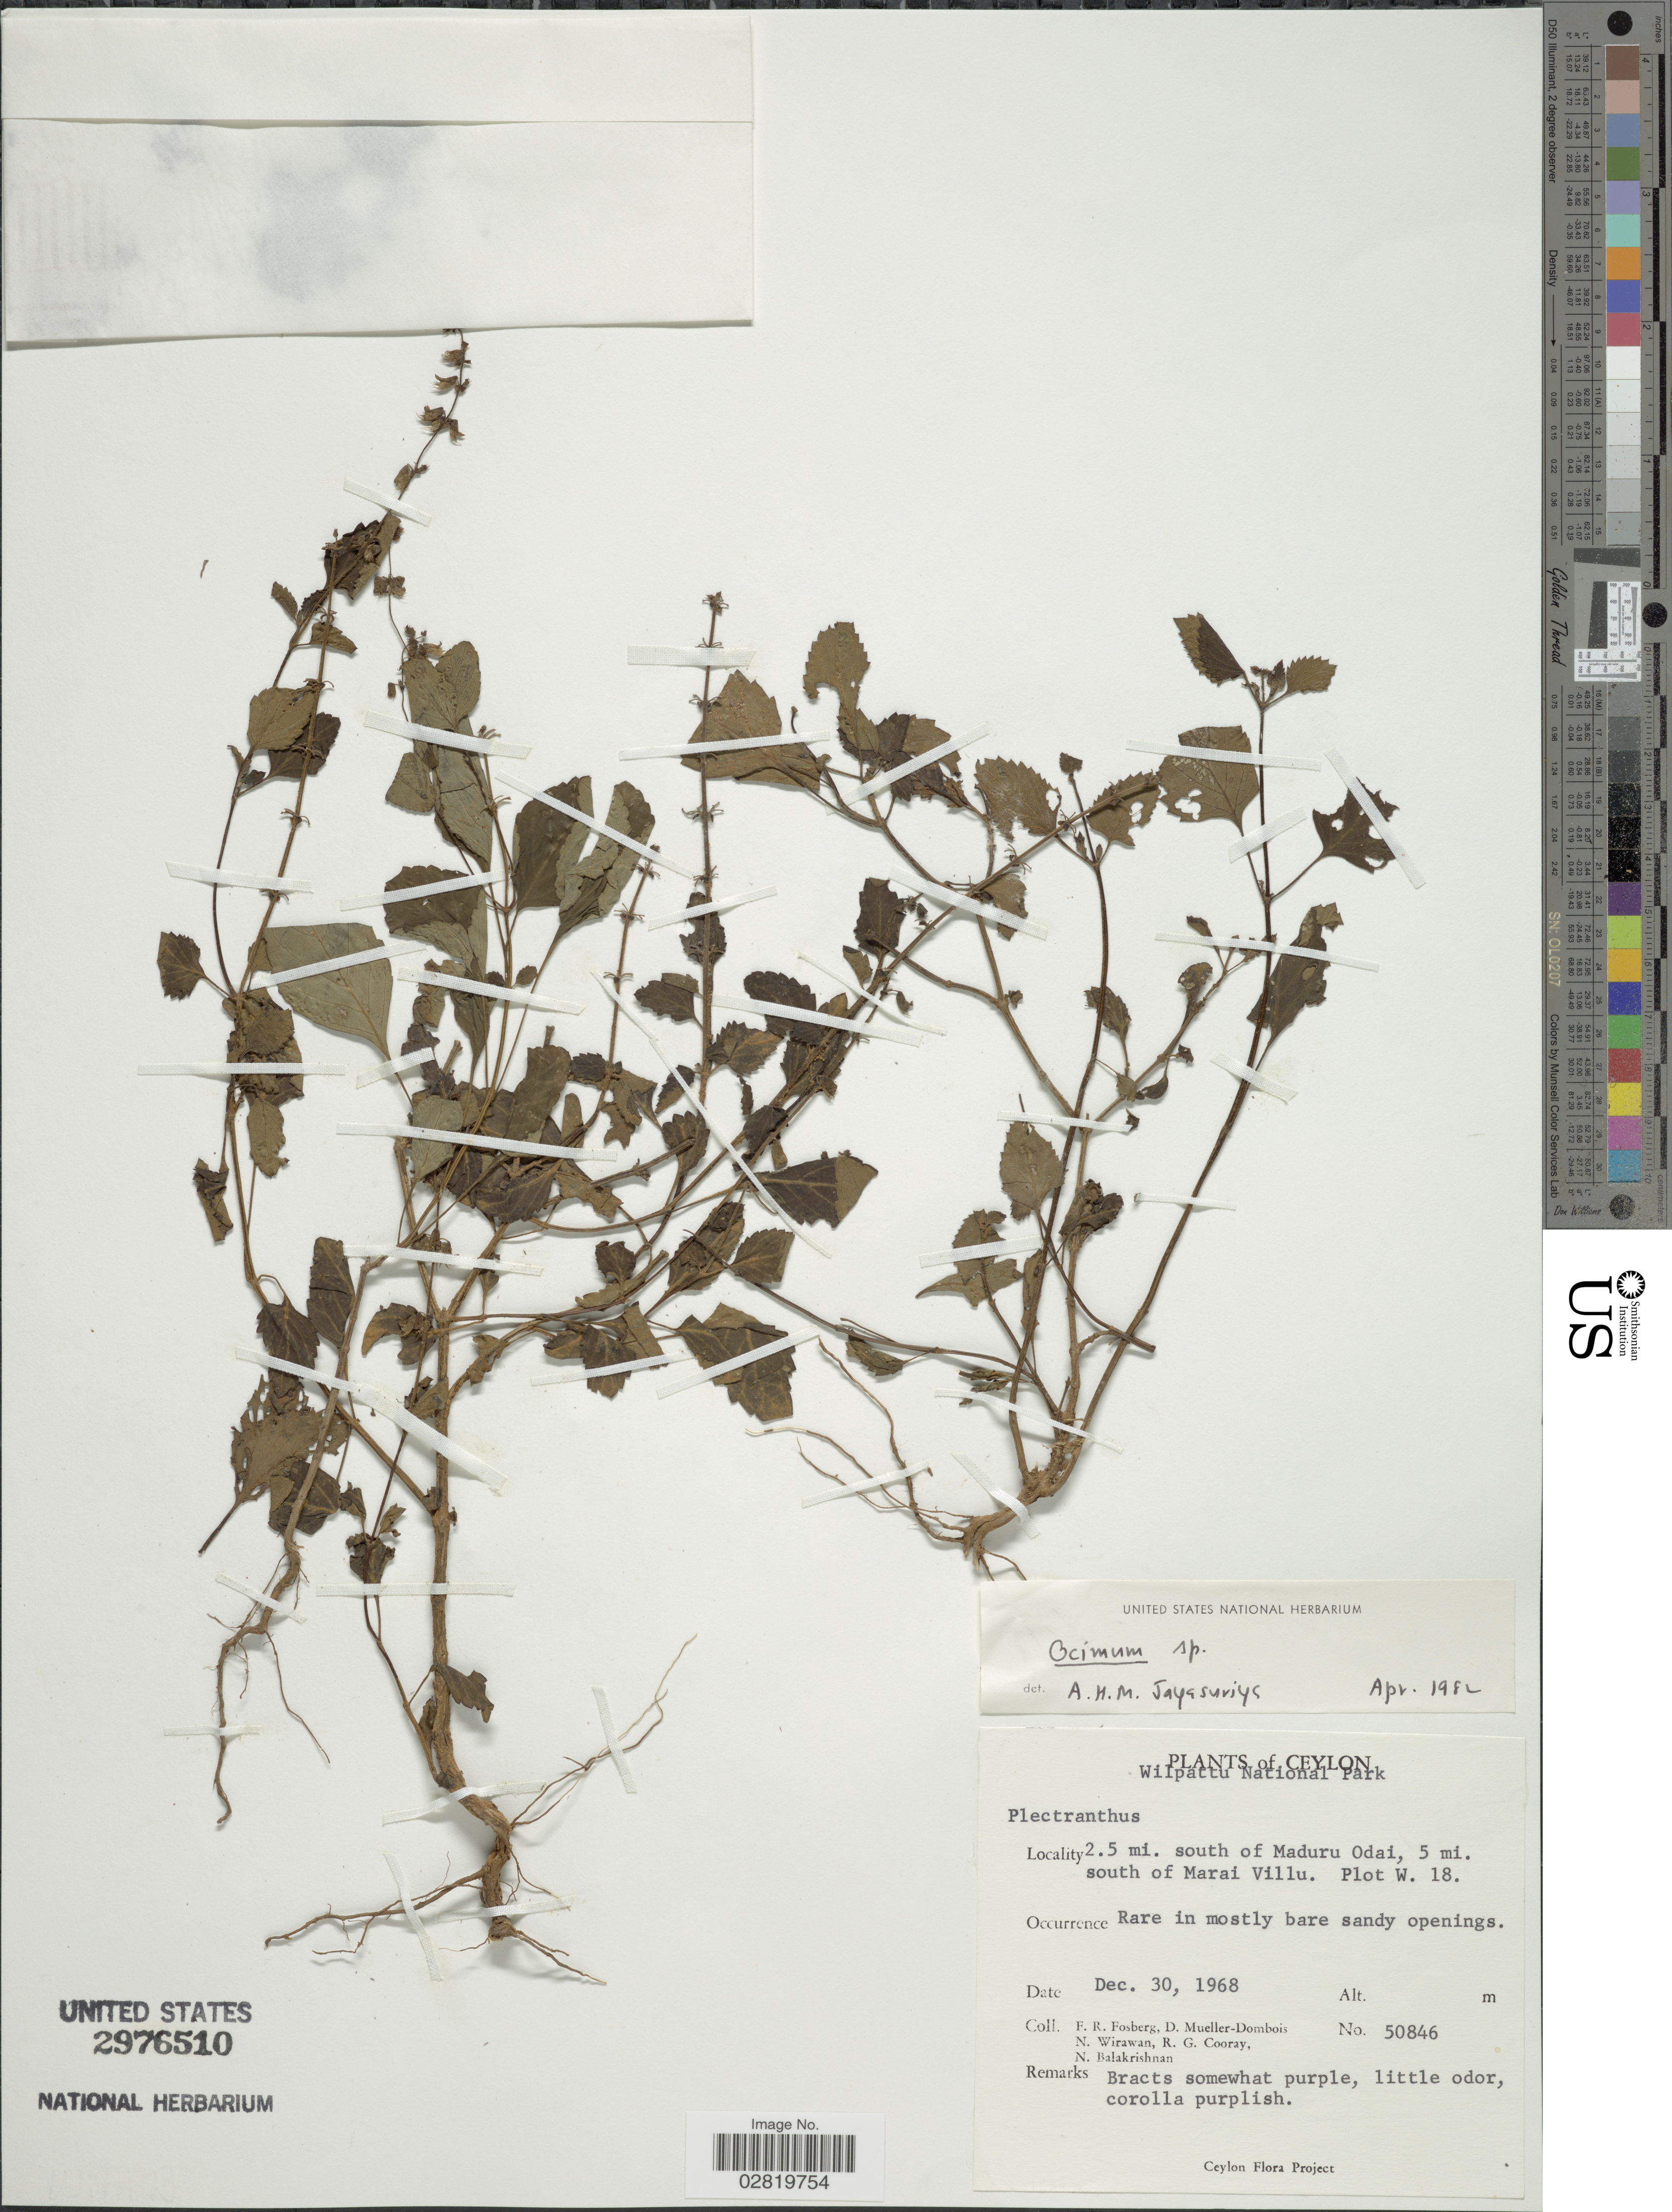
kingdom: Plantae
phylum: Tracheophyta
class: Magnoliopsida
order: Lamiales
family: Lamiaceae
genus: Ocimum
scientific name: Ocimum sp.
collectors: F. R. Fosberg, D. Mueller-Dombois, N. Wirawan, R. Cooray & N. Balakrishnan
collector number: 50846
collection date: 1968-12-30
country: Sri Lanka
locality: Ceylon, Wilpattu National Park, 2.5 mi. south of Maduru Odai, 5 mi. south of Marai Villu. Plot W. 18.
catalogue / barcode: US 2976510